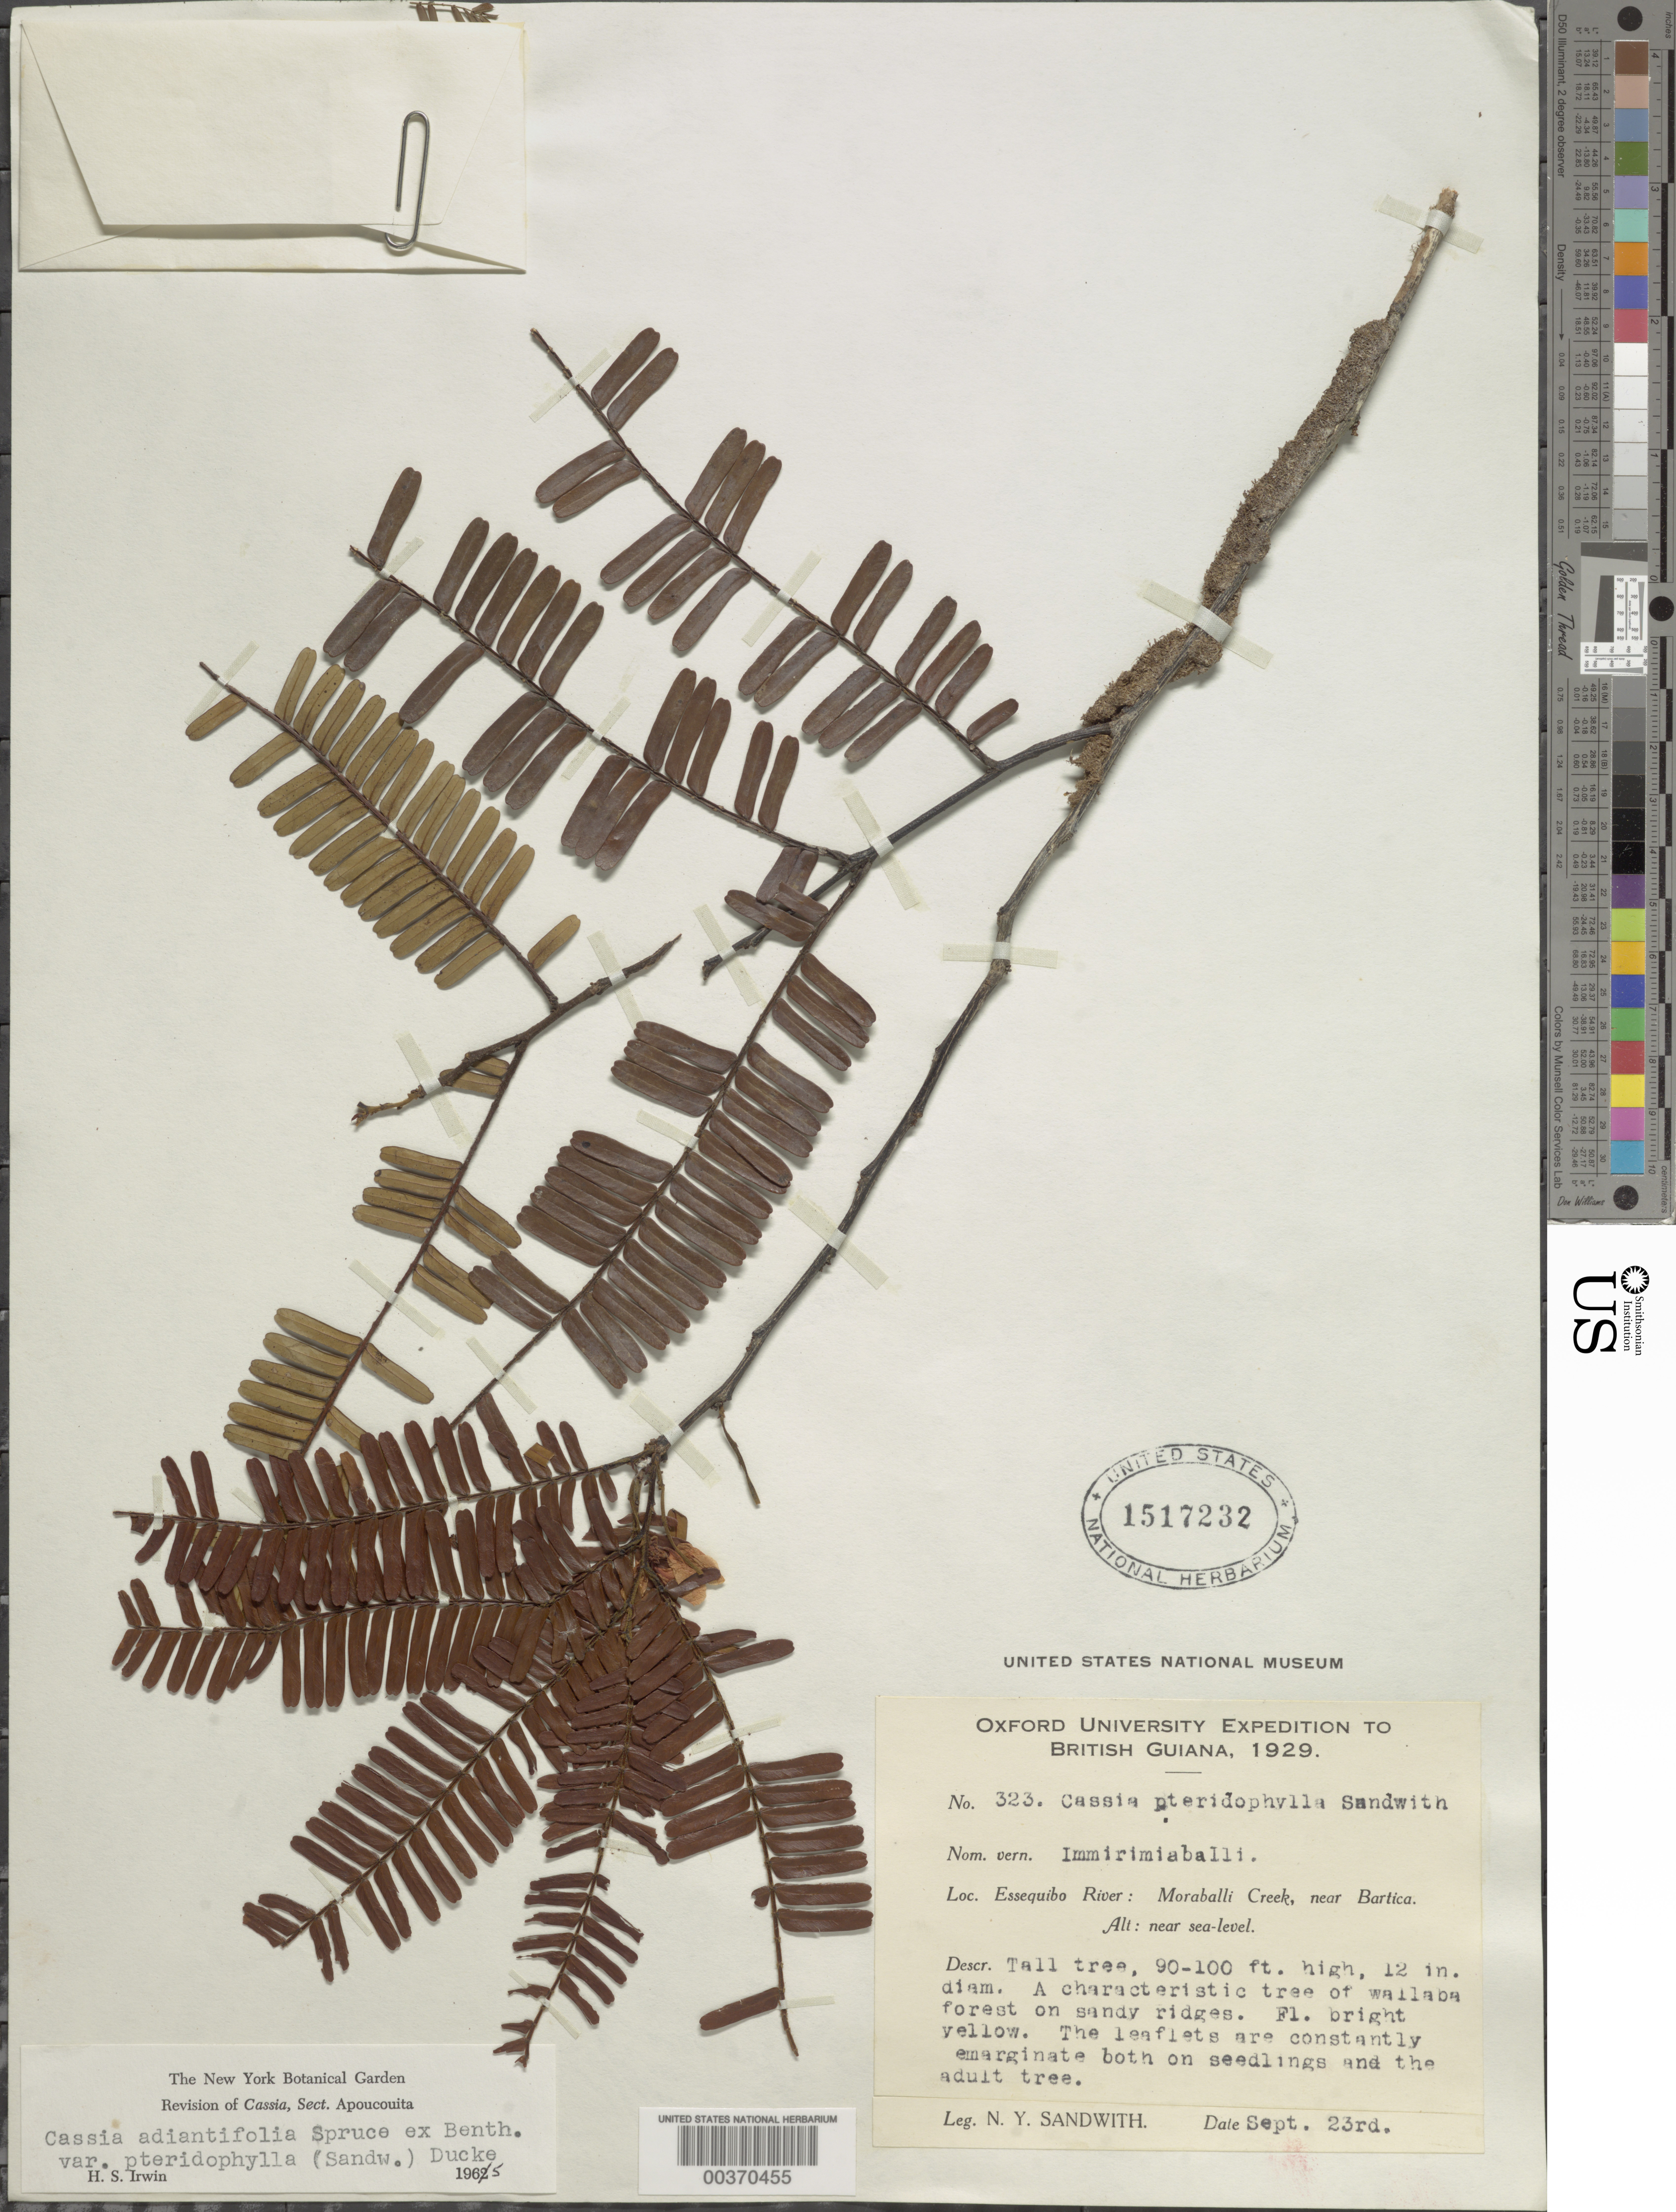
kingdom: Plantae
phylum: Tracheophyta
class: Magnoliopsida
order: Fabales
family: Fabaceae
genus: Chamaecrista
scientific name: Chamaecrista adiantifolia var. pteridophylla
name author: (Sandwith) H.S. Irwin & Barneby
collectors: N. Y. Sandwith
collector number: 323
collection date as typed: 23 Sep 1929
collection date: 1929-09-23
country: Guyana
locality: Essequibo river; moraballi creek, near bartica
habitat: Wallaba forest on sandy ridges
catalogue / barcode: US 1517232